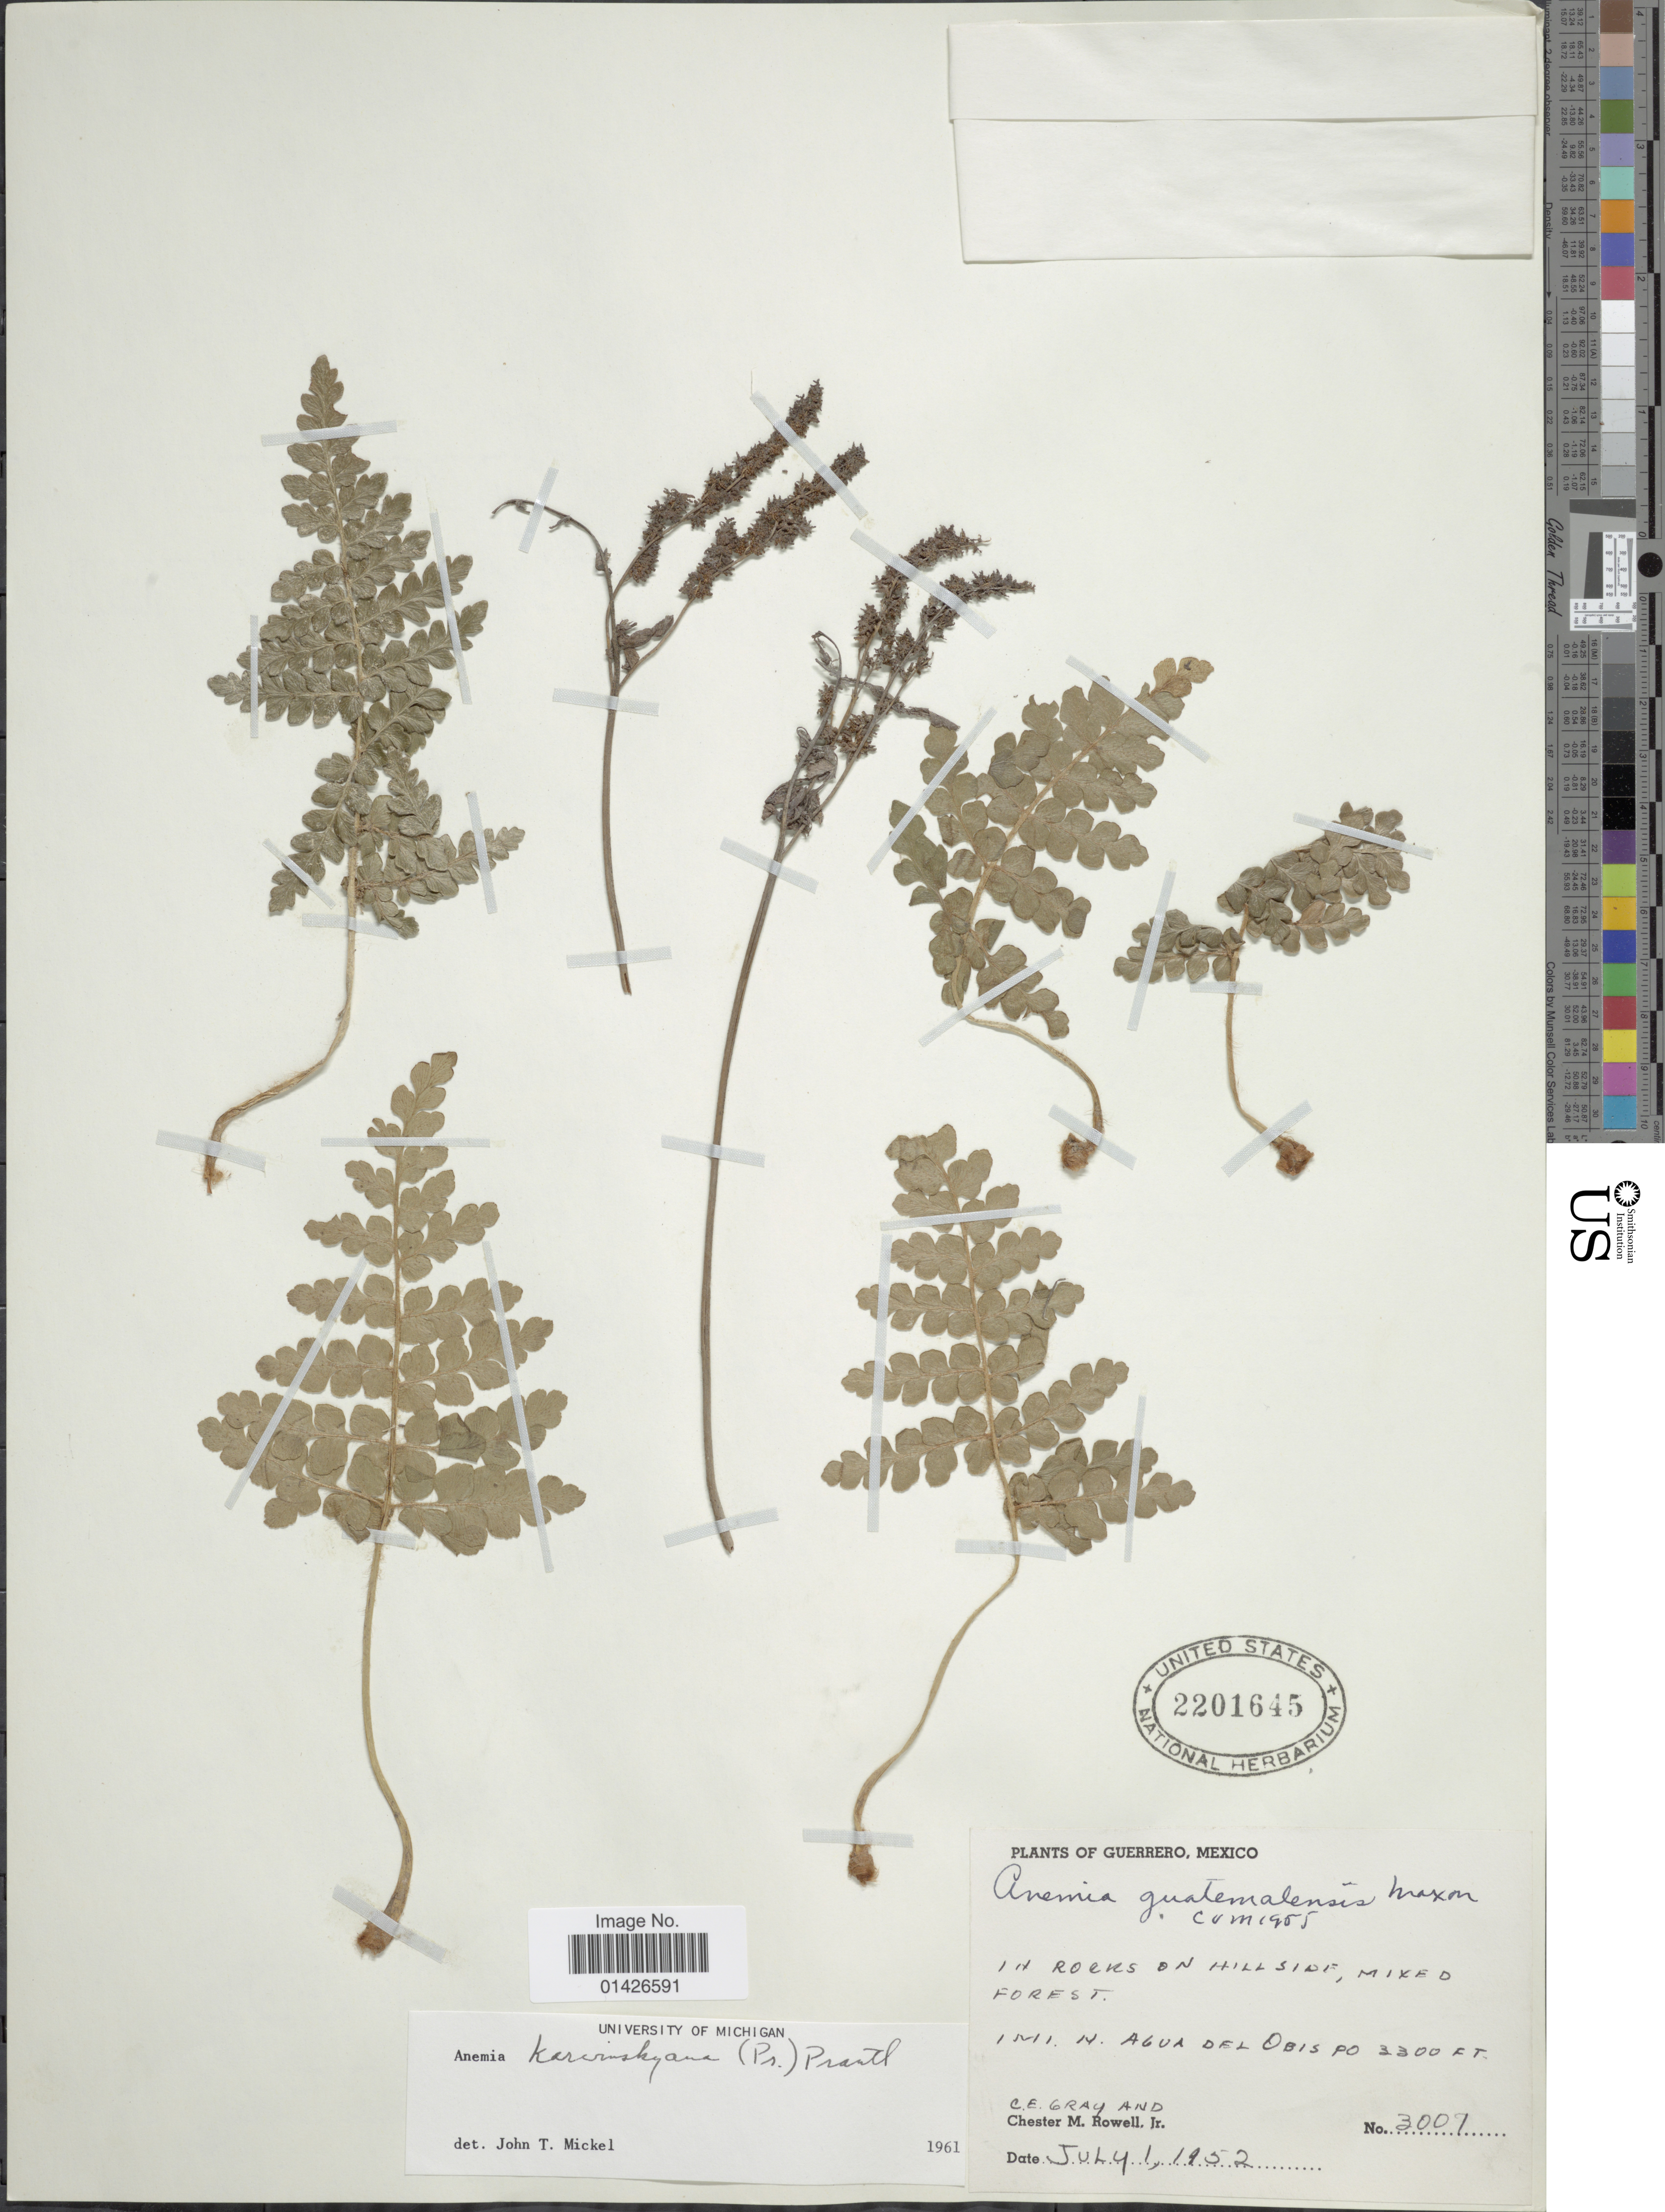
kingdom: Plantae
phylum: Tracheophyta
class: Polypodiopsida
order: Schizaeales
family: Anemiaceae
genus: Anemia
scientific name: Anemia karwinskyana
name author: (C. Presl) Prantl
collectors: C. Gray & C. M. Rowell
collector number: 3007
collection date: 1952-07-01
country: Mexico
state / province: Guerrero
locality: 1 mi N Agua del Obispo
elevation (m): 1006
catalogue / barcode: US 2201645